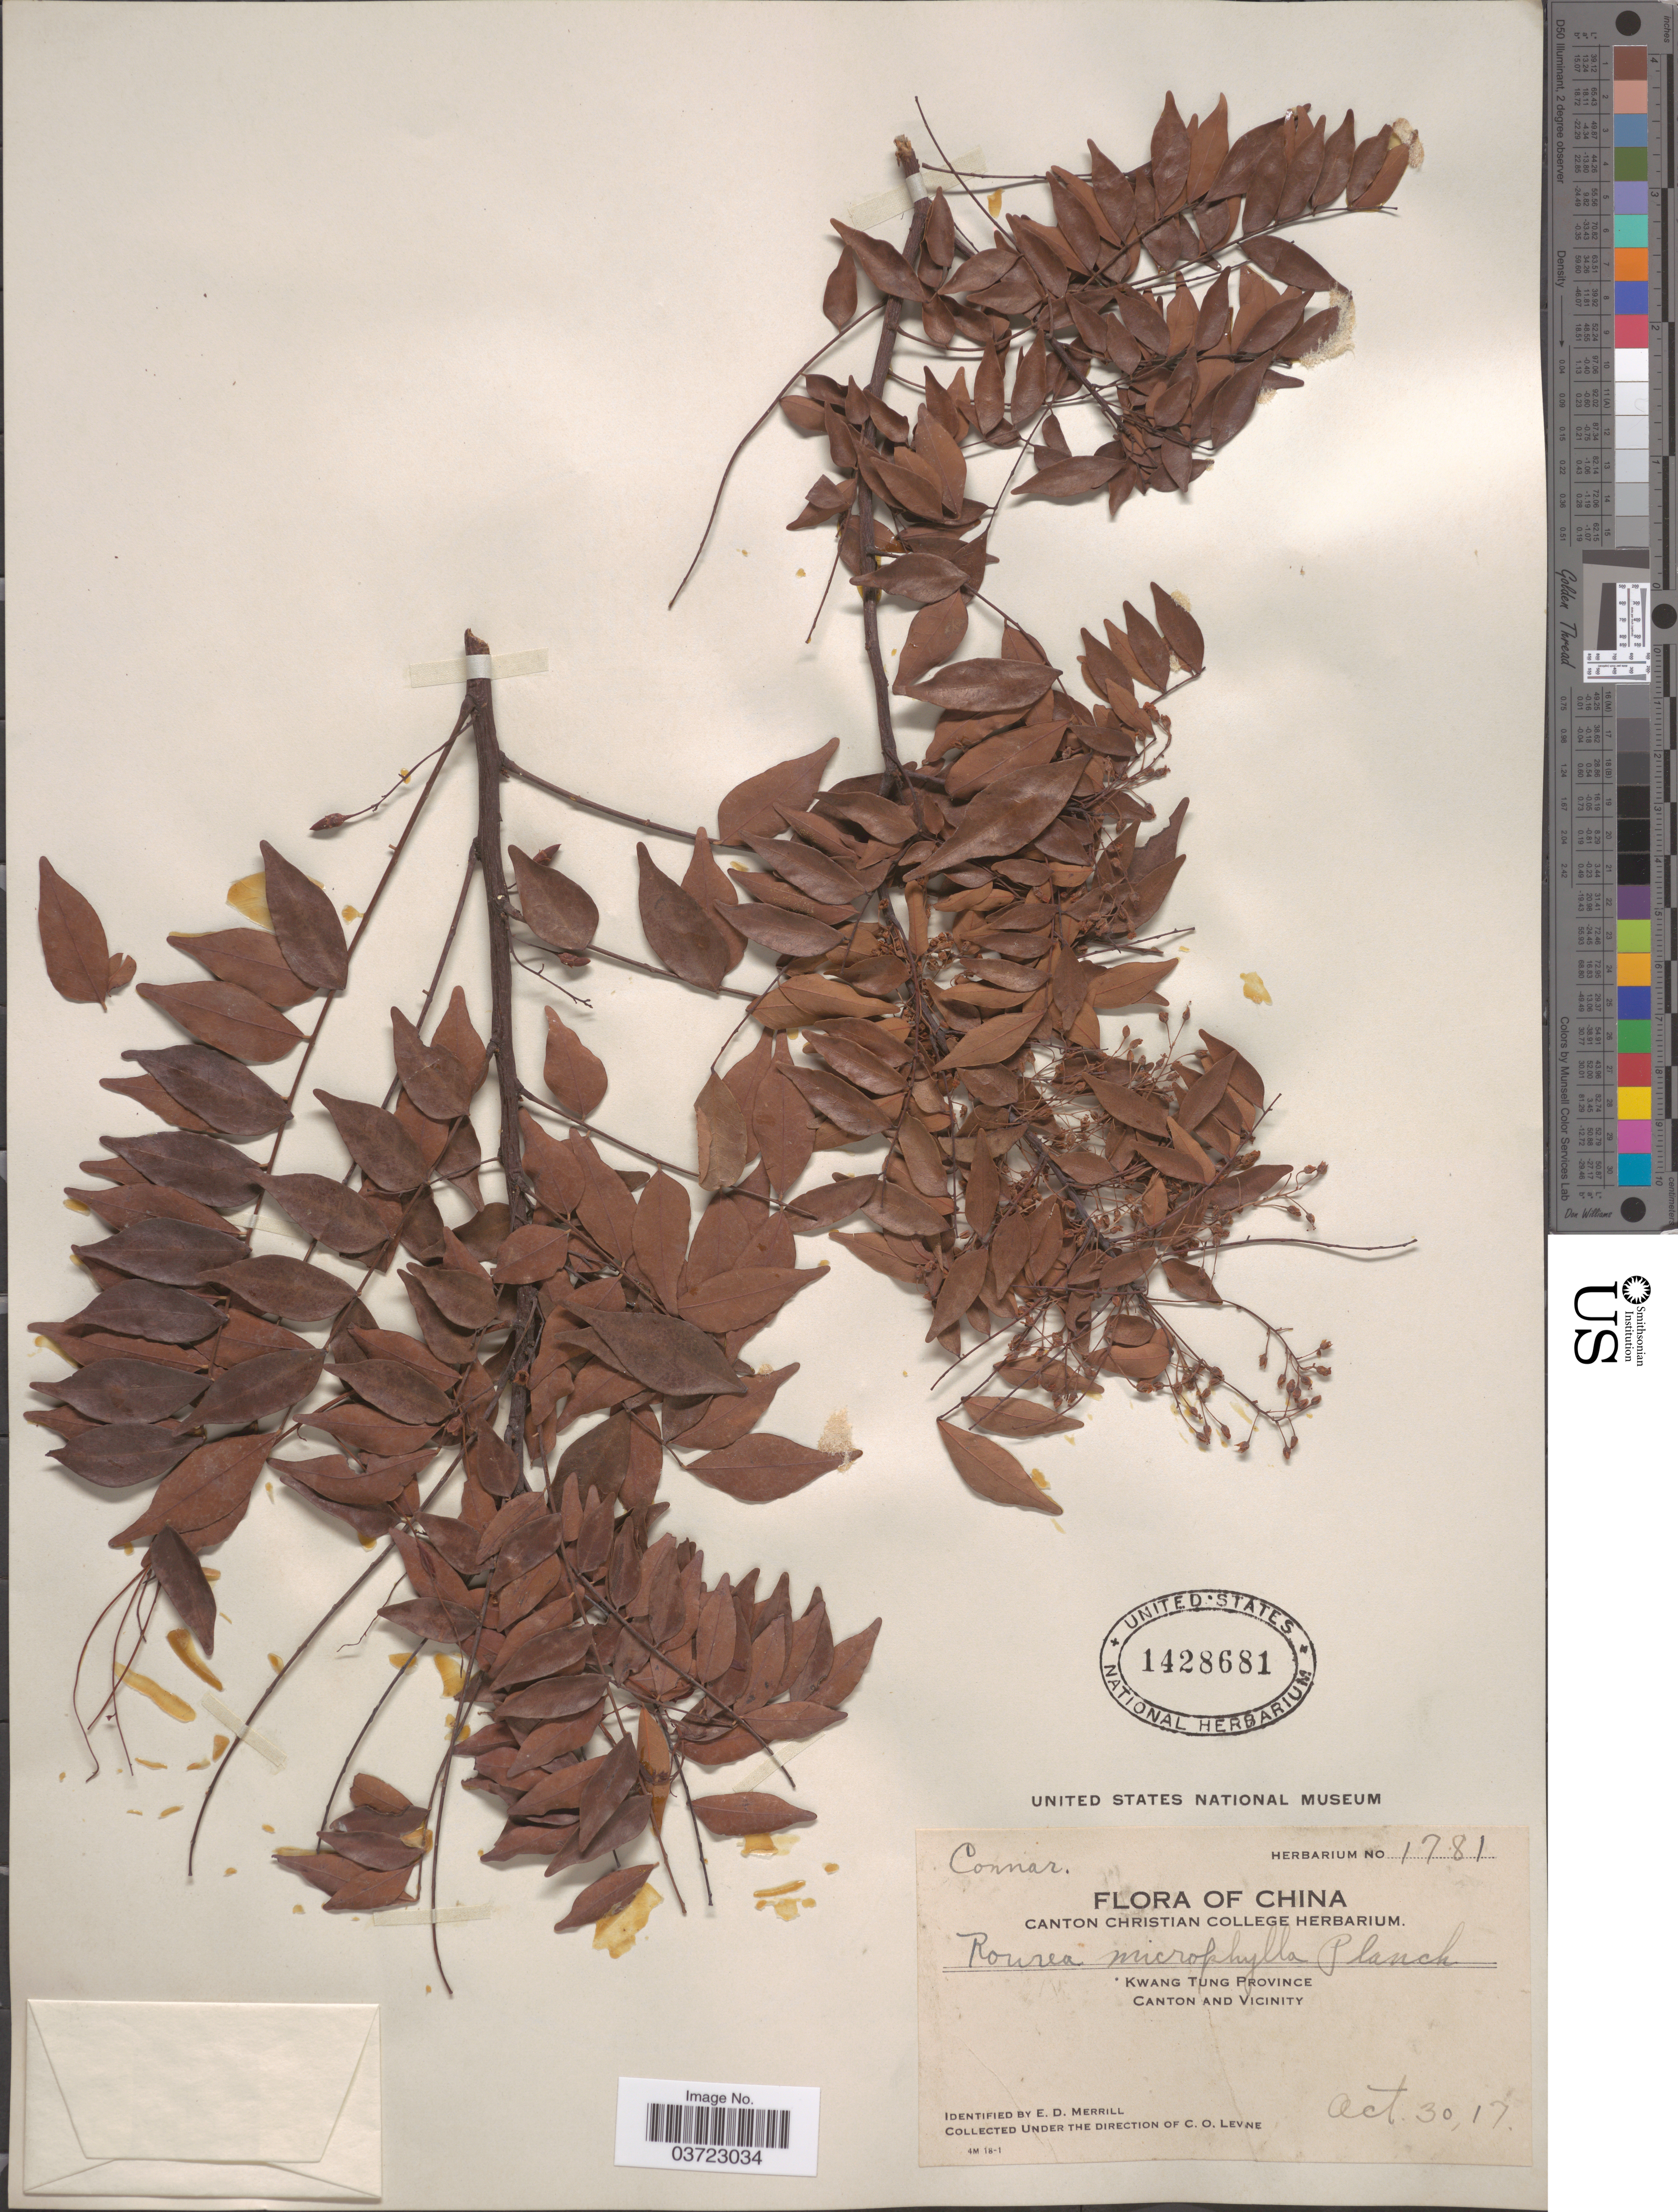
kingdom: Plantae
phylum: Tracheophyta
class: Magnoliopsida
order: Oxalidales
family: Connaraceae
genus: Rourea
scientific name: Rourea microphylla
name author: (Hook. & Arn.) Planch.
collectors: C. O. Levine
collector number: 1781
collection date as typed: Transcribed d/m/y: 30/10/17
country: China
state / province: Guangdong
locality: Kwong Tung Province. Canton and Vicinity.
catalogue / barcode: US 1428681